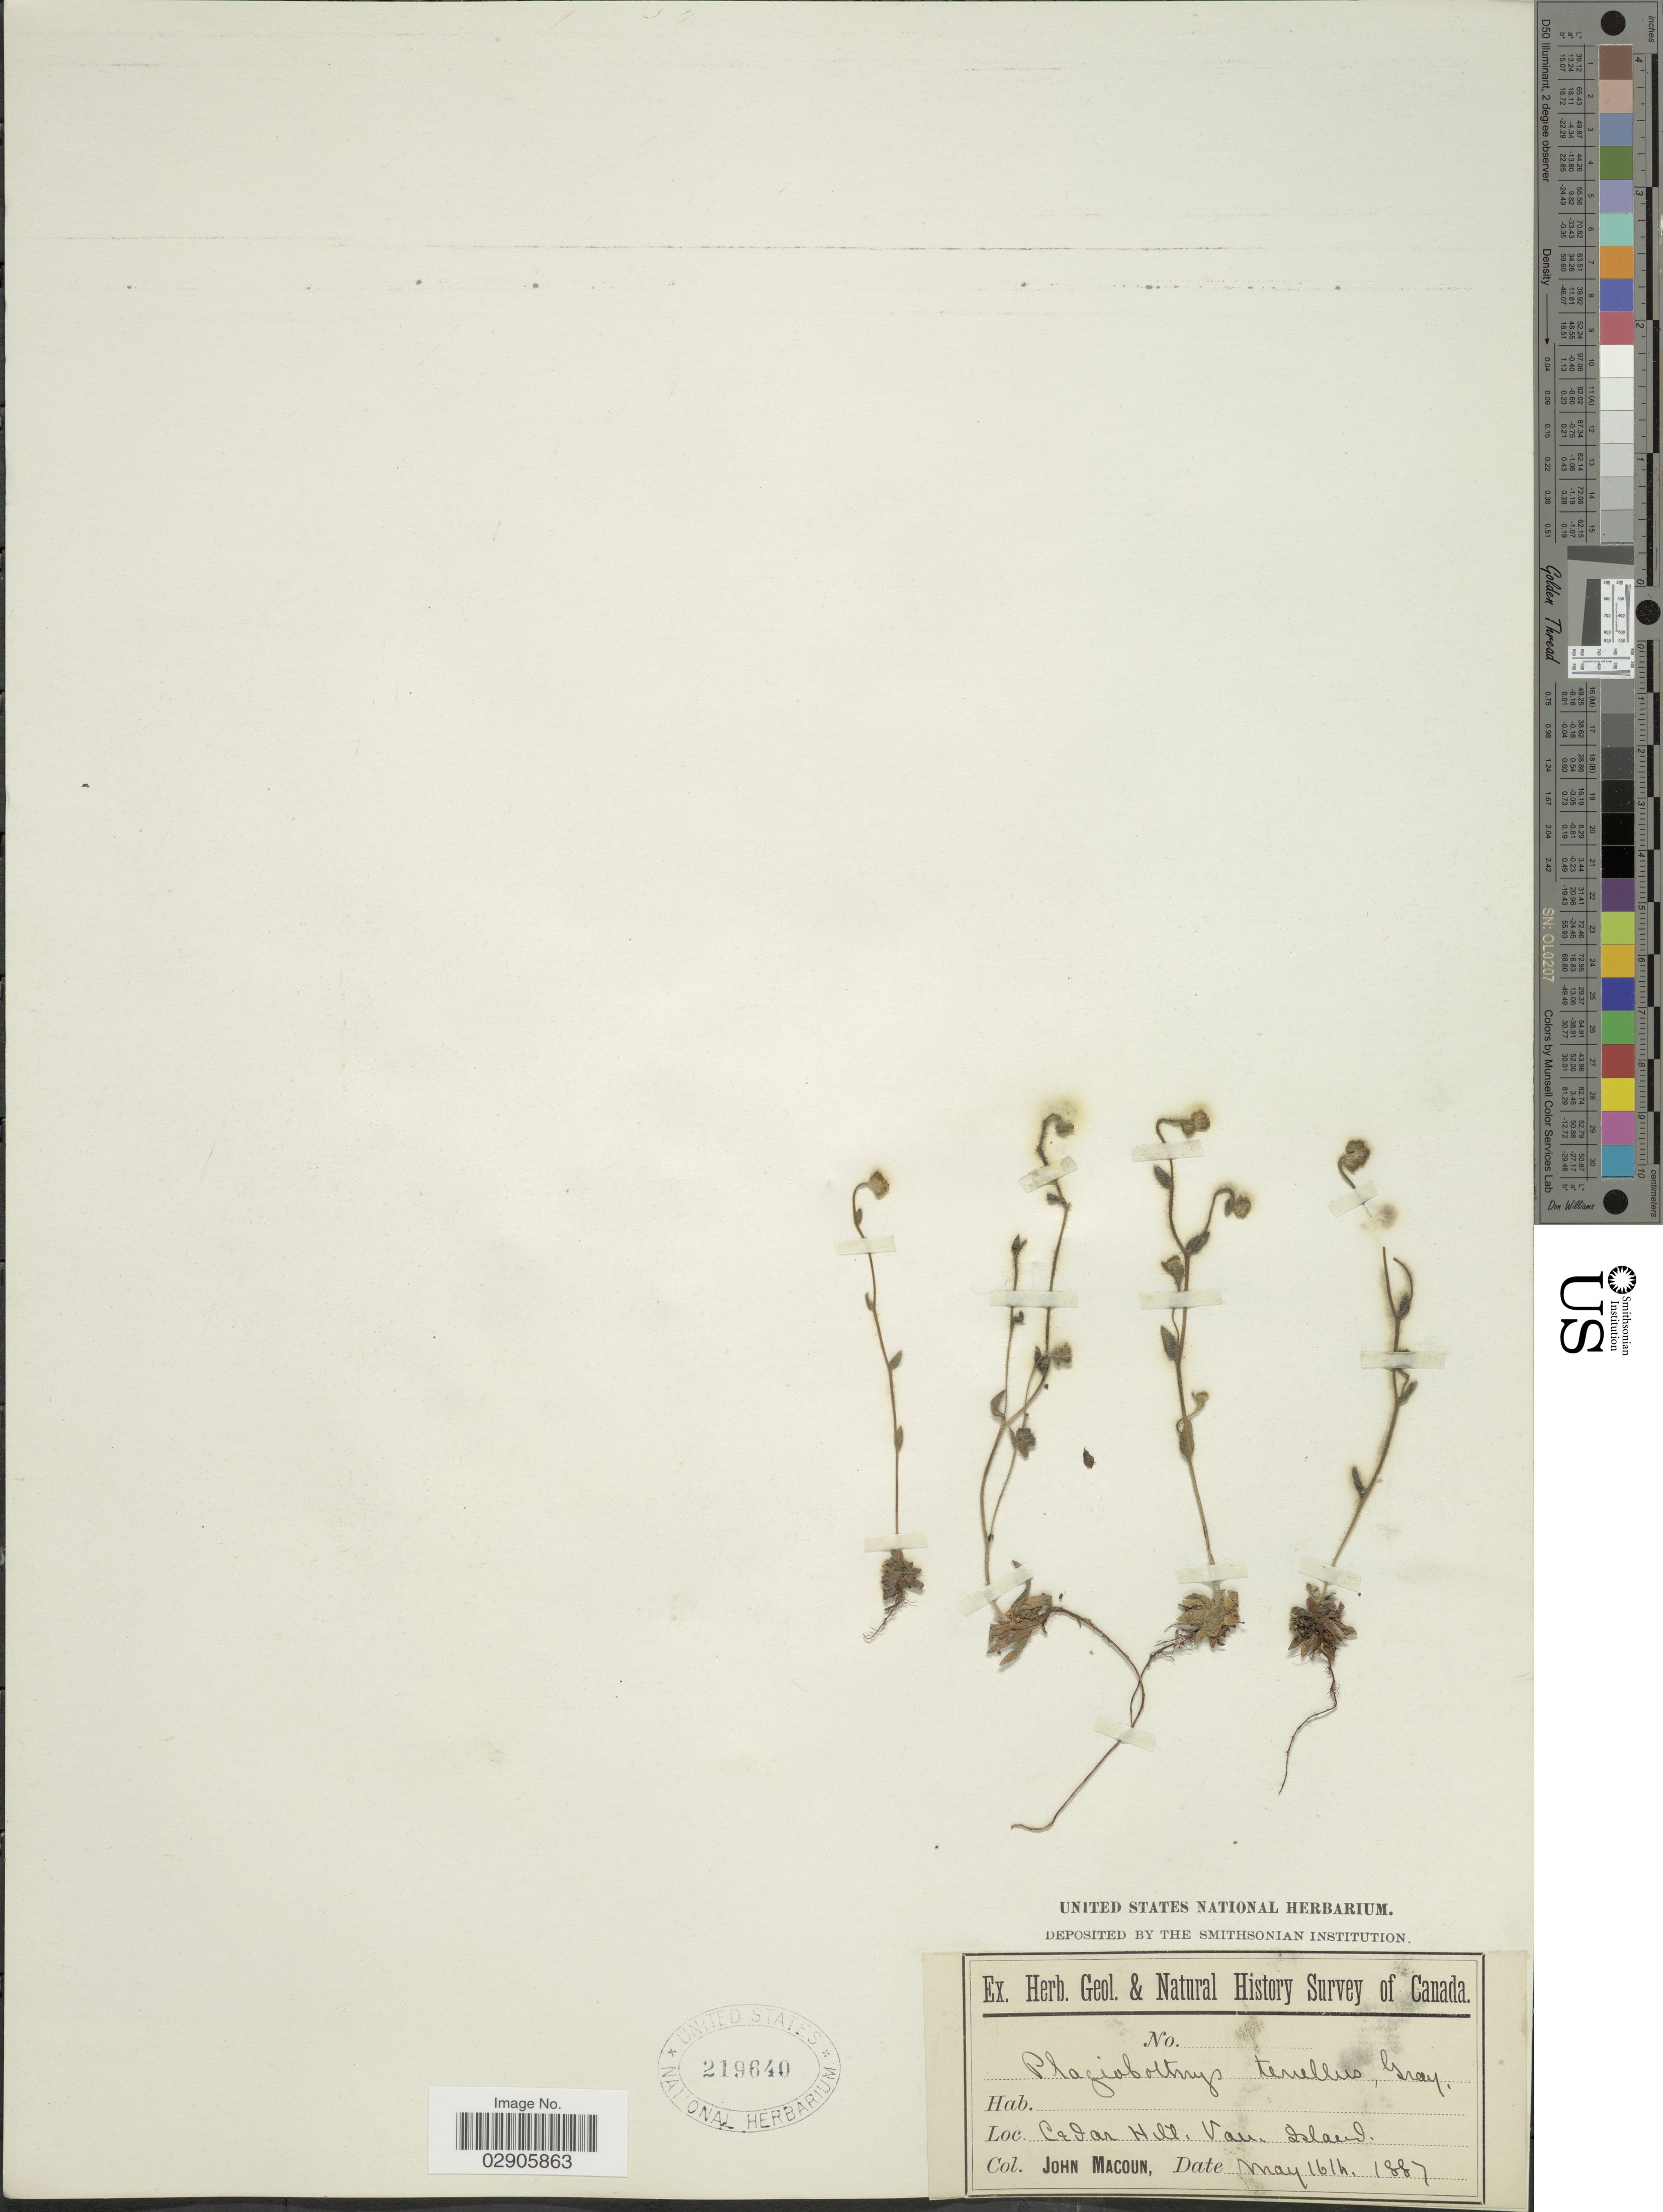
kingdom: Plantae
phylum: Tracheophyta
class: Magnoliopsida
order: Boraginales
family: Boraginaceae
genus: Plagiobothrys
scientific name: Plagiobothrys tenellus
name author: (Nutt.) A. Gray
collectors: J. Macoun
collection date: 1887-05-16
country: Canada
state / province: British Columbia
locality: Cedar Hill. Van Island.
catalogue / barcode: US 219640